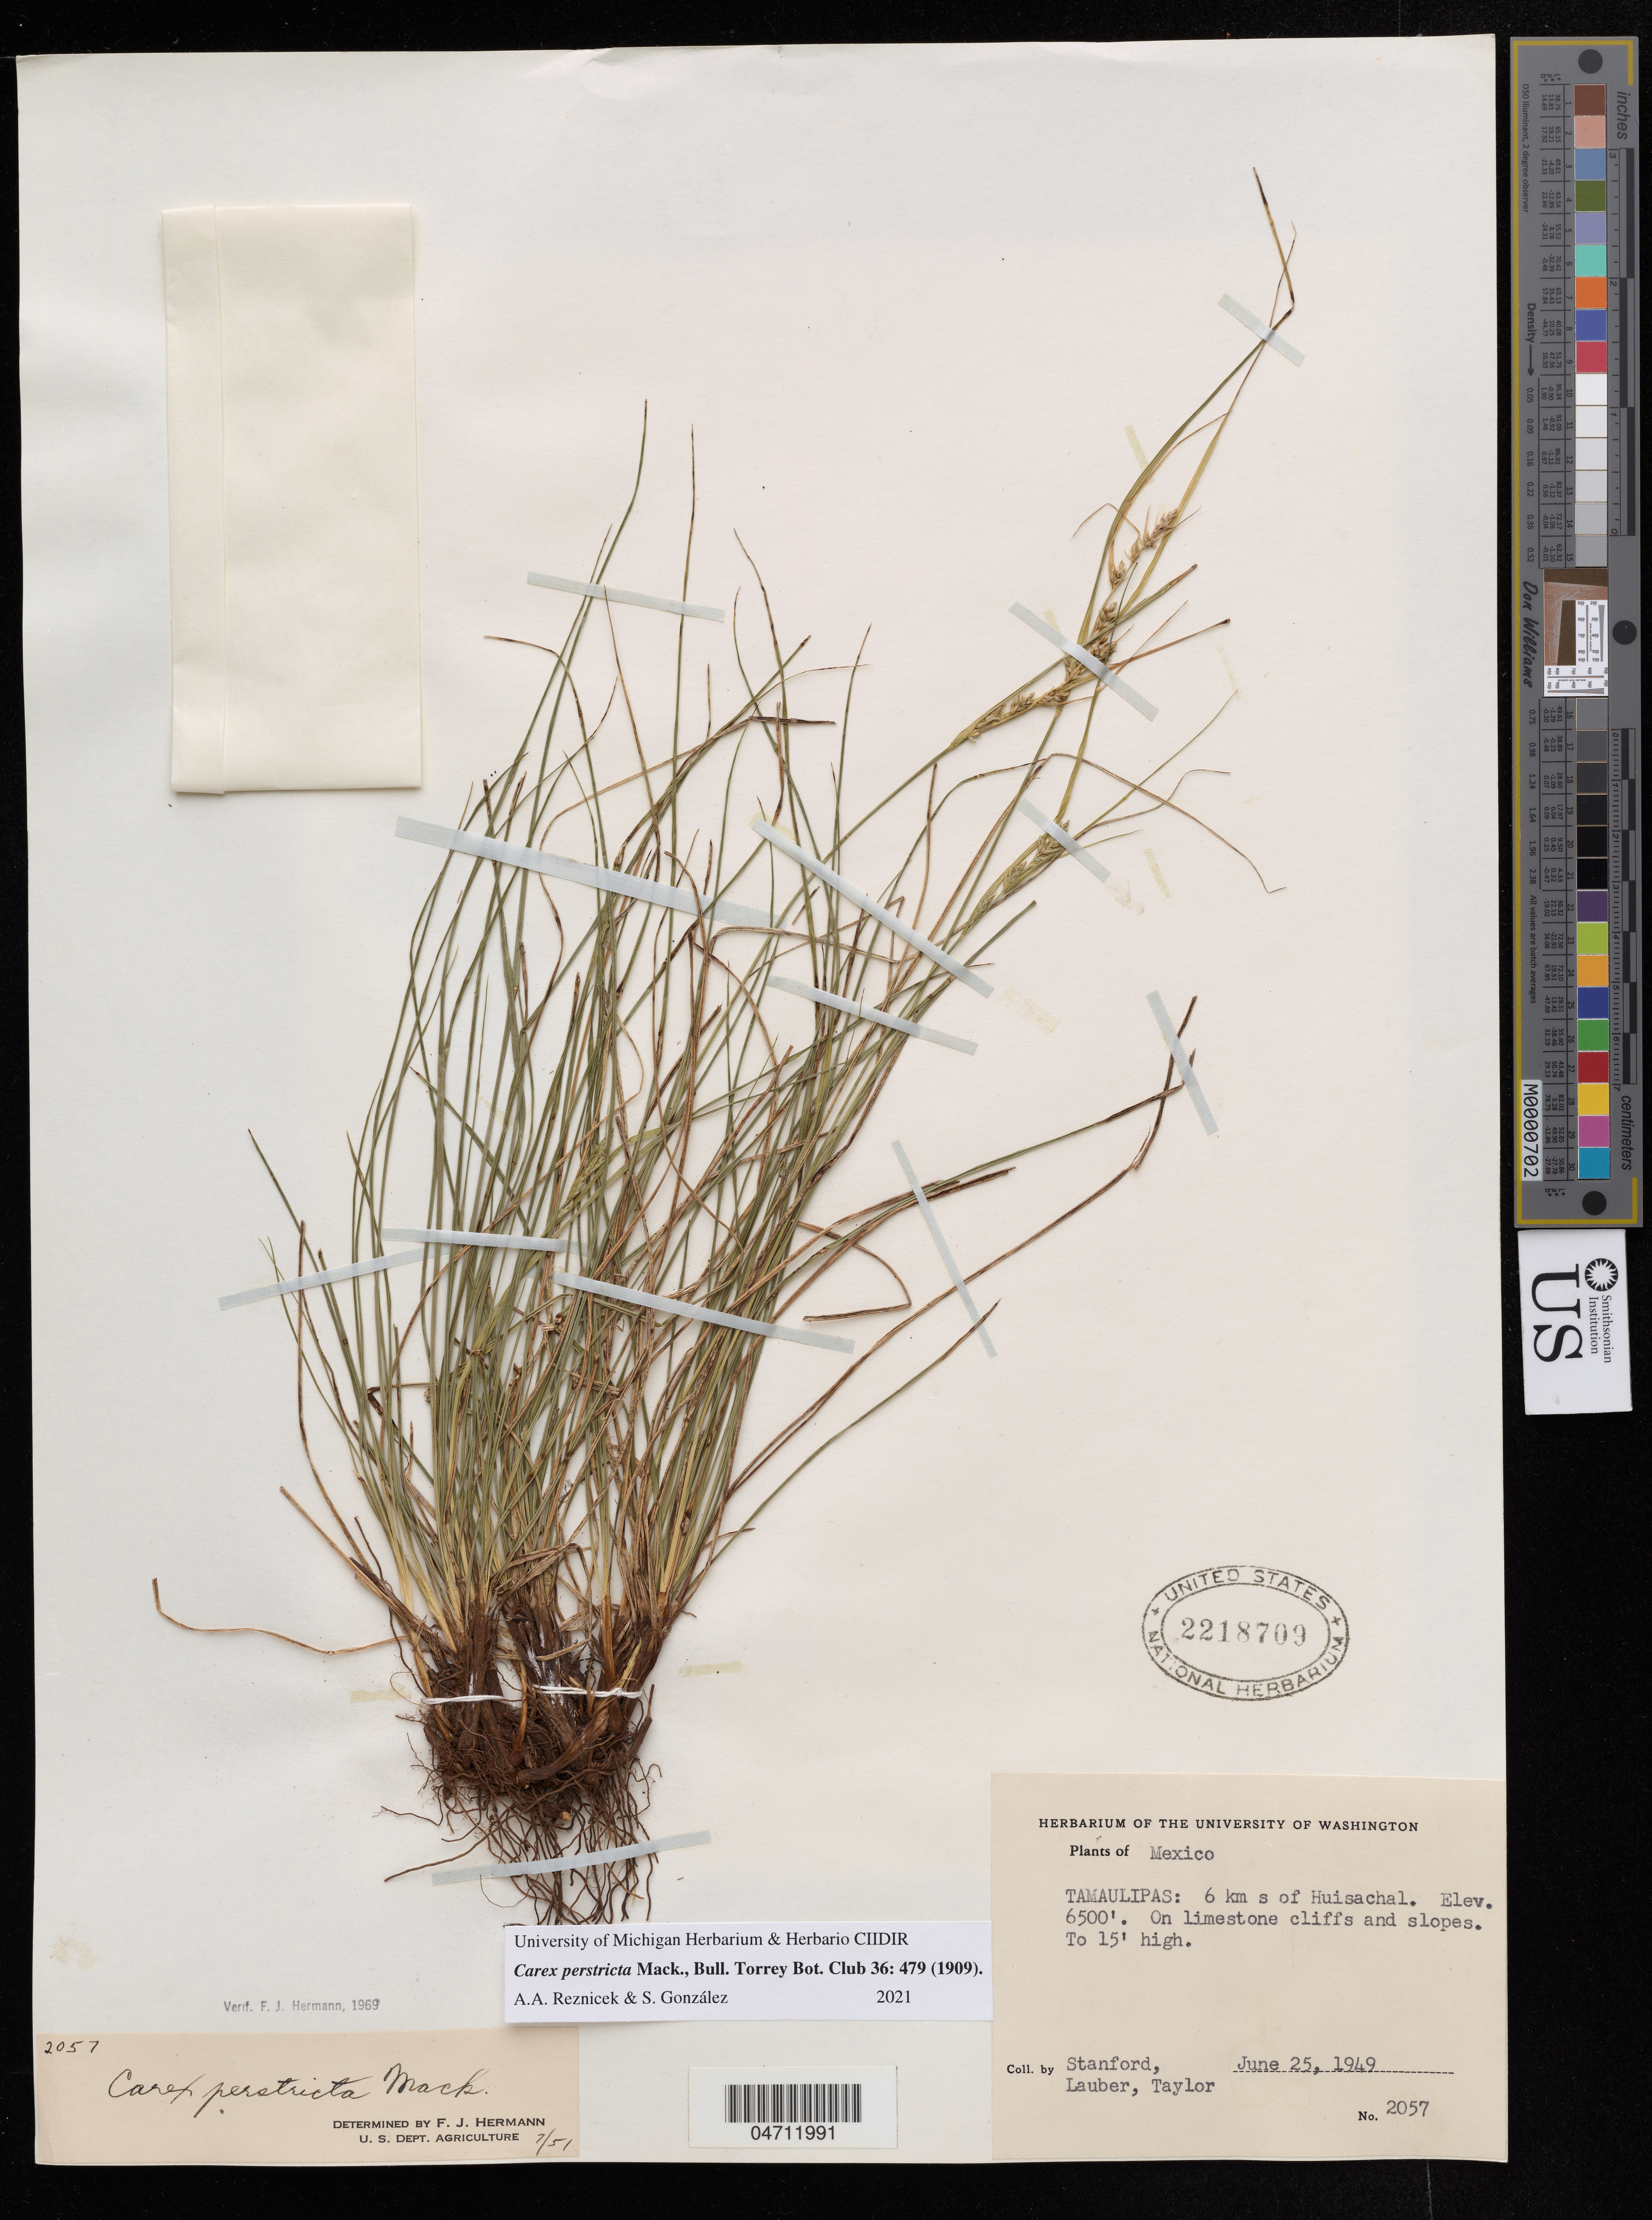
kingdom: Plantae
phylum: Tracheophyta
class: Liliopsida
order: Poales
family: Cyperaceae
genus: Carex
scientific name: Carex perstricta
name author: Reznicek & S.González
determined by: Reznicek, A. A.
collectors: L. R. Stanford, Lauber, -- & -- Taylor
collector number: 2057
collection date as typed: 25 Jun 1949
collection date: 1949-06-25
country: Mexico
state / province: Tamaulipas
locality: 6 km S of Huisachal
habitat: On limestone cliffs and slopes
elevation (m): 1981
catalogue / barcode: US 2218709